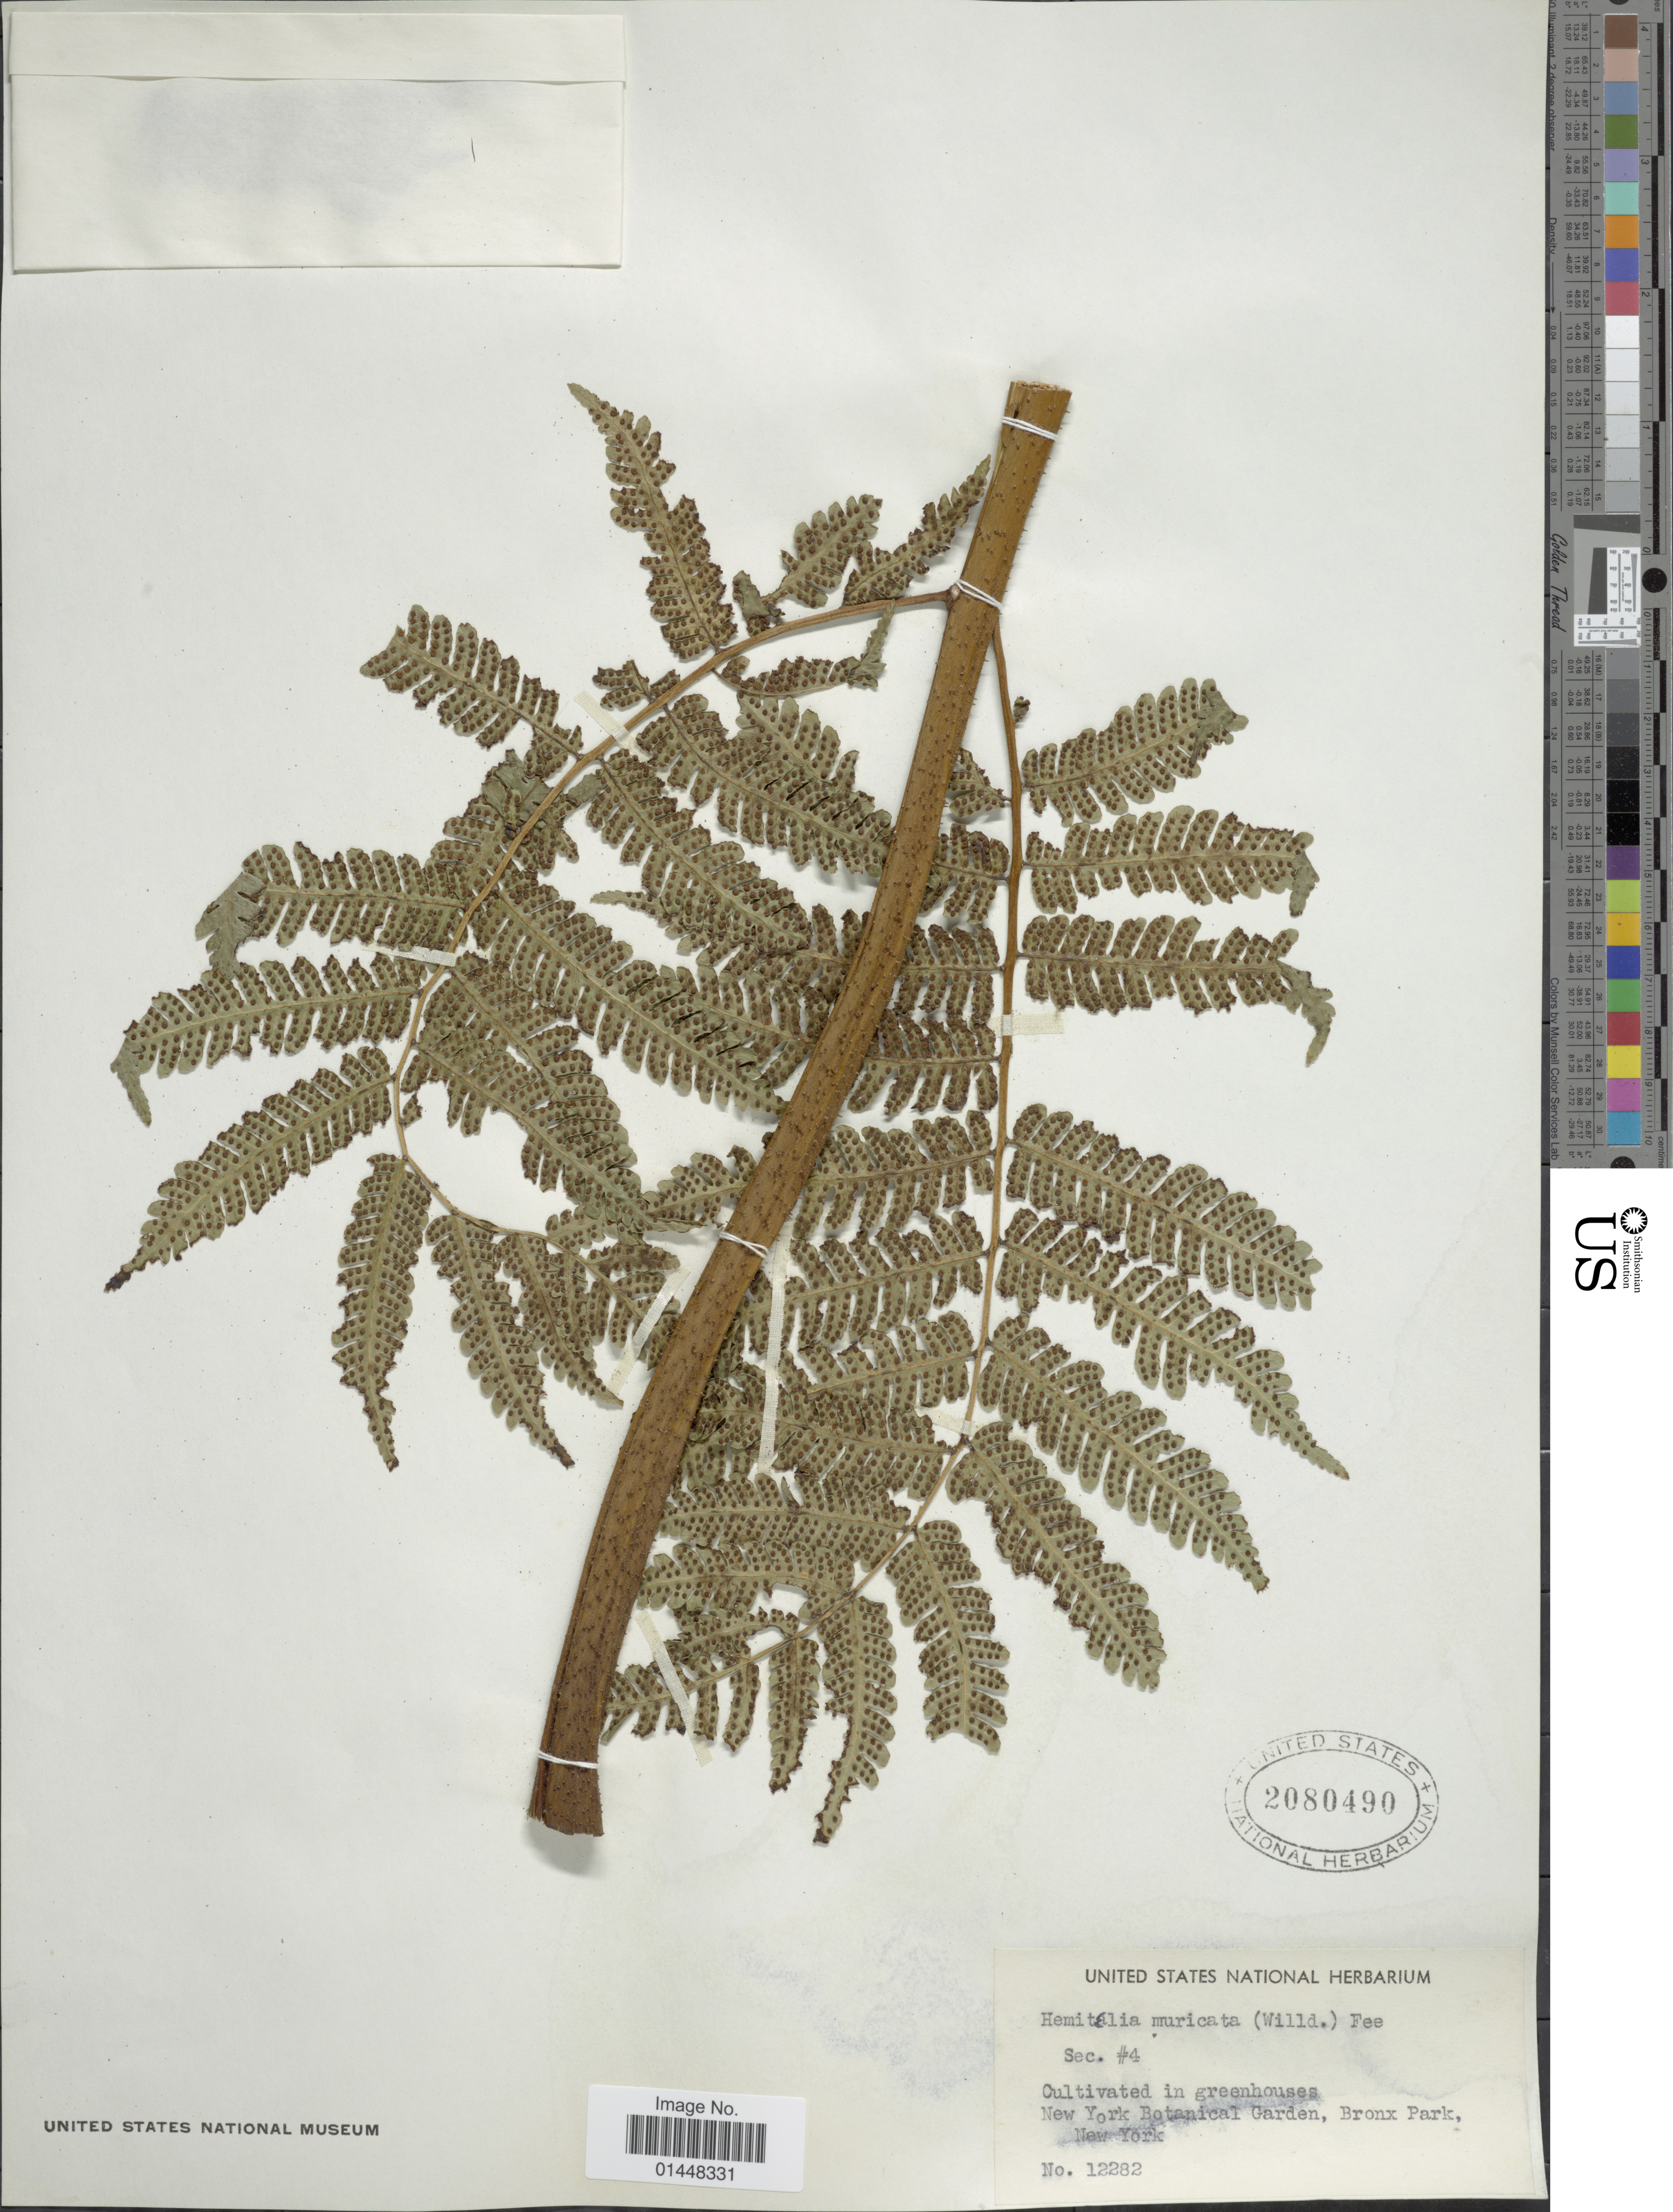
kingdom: Plantae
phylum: Tracheophyta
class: Polypodiopsida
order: Cyatheales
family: Cyatheaceae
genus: Cyathea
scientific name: Cyathea muricata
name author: (Willd.) Fée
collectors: U.S. National Herbarium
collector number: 12282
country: United States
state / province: New York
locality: Cultivated in greenhouses New York Botantical Garden, Bronx Park New York.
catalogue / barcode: US 2080490